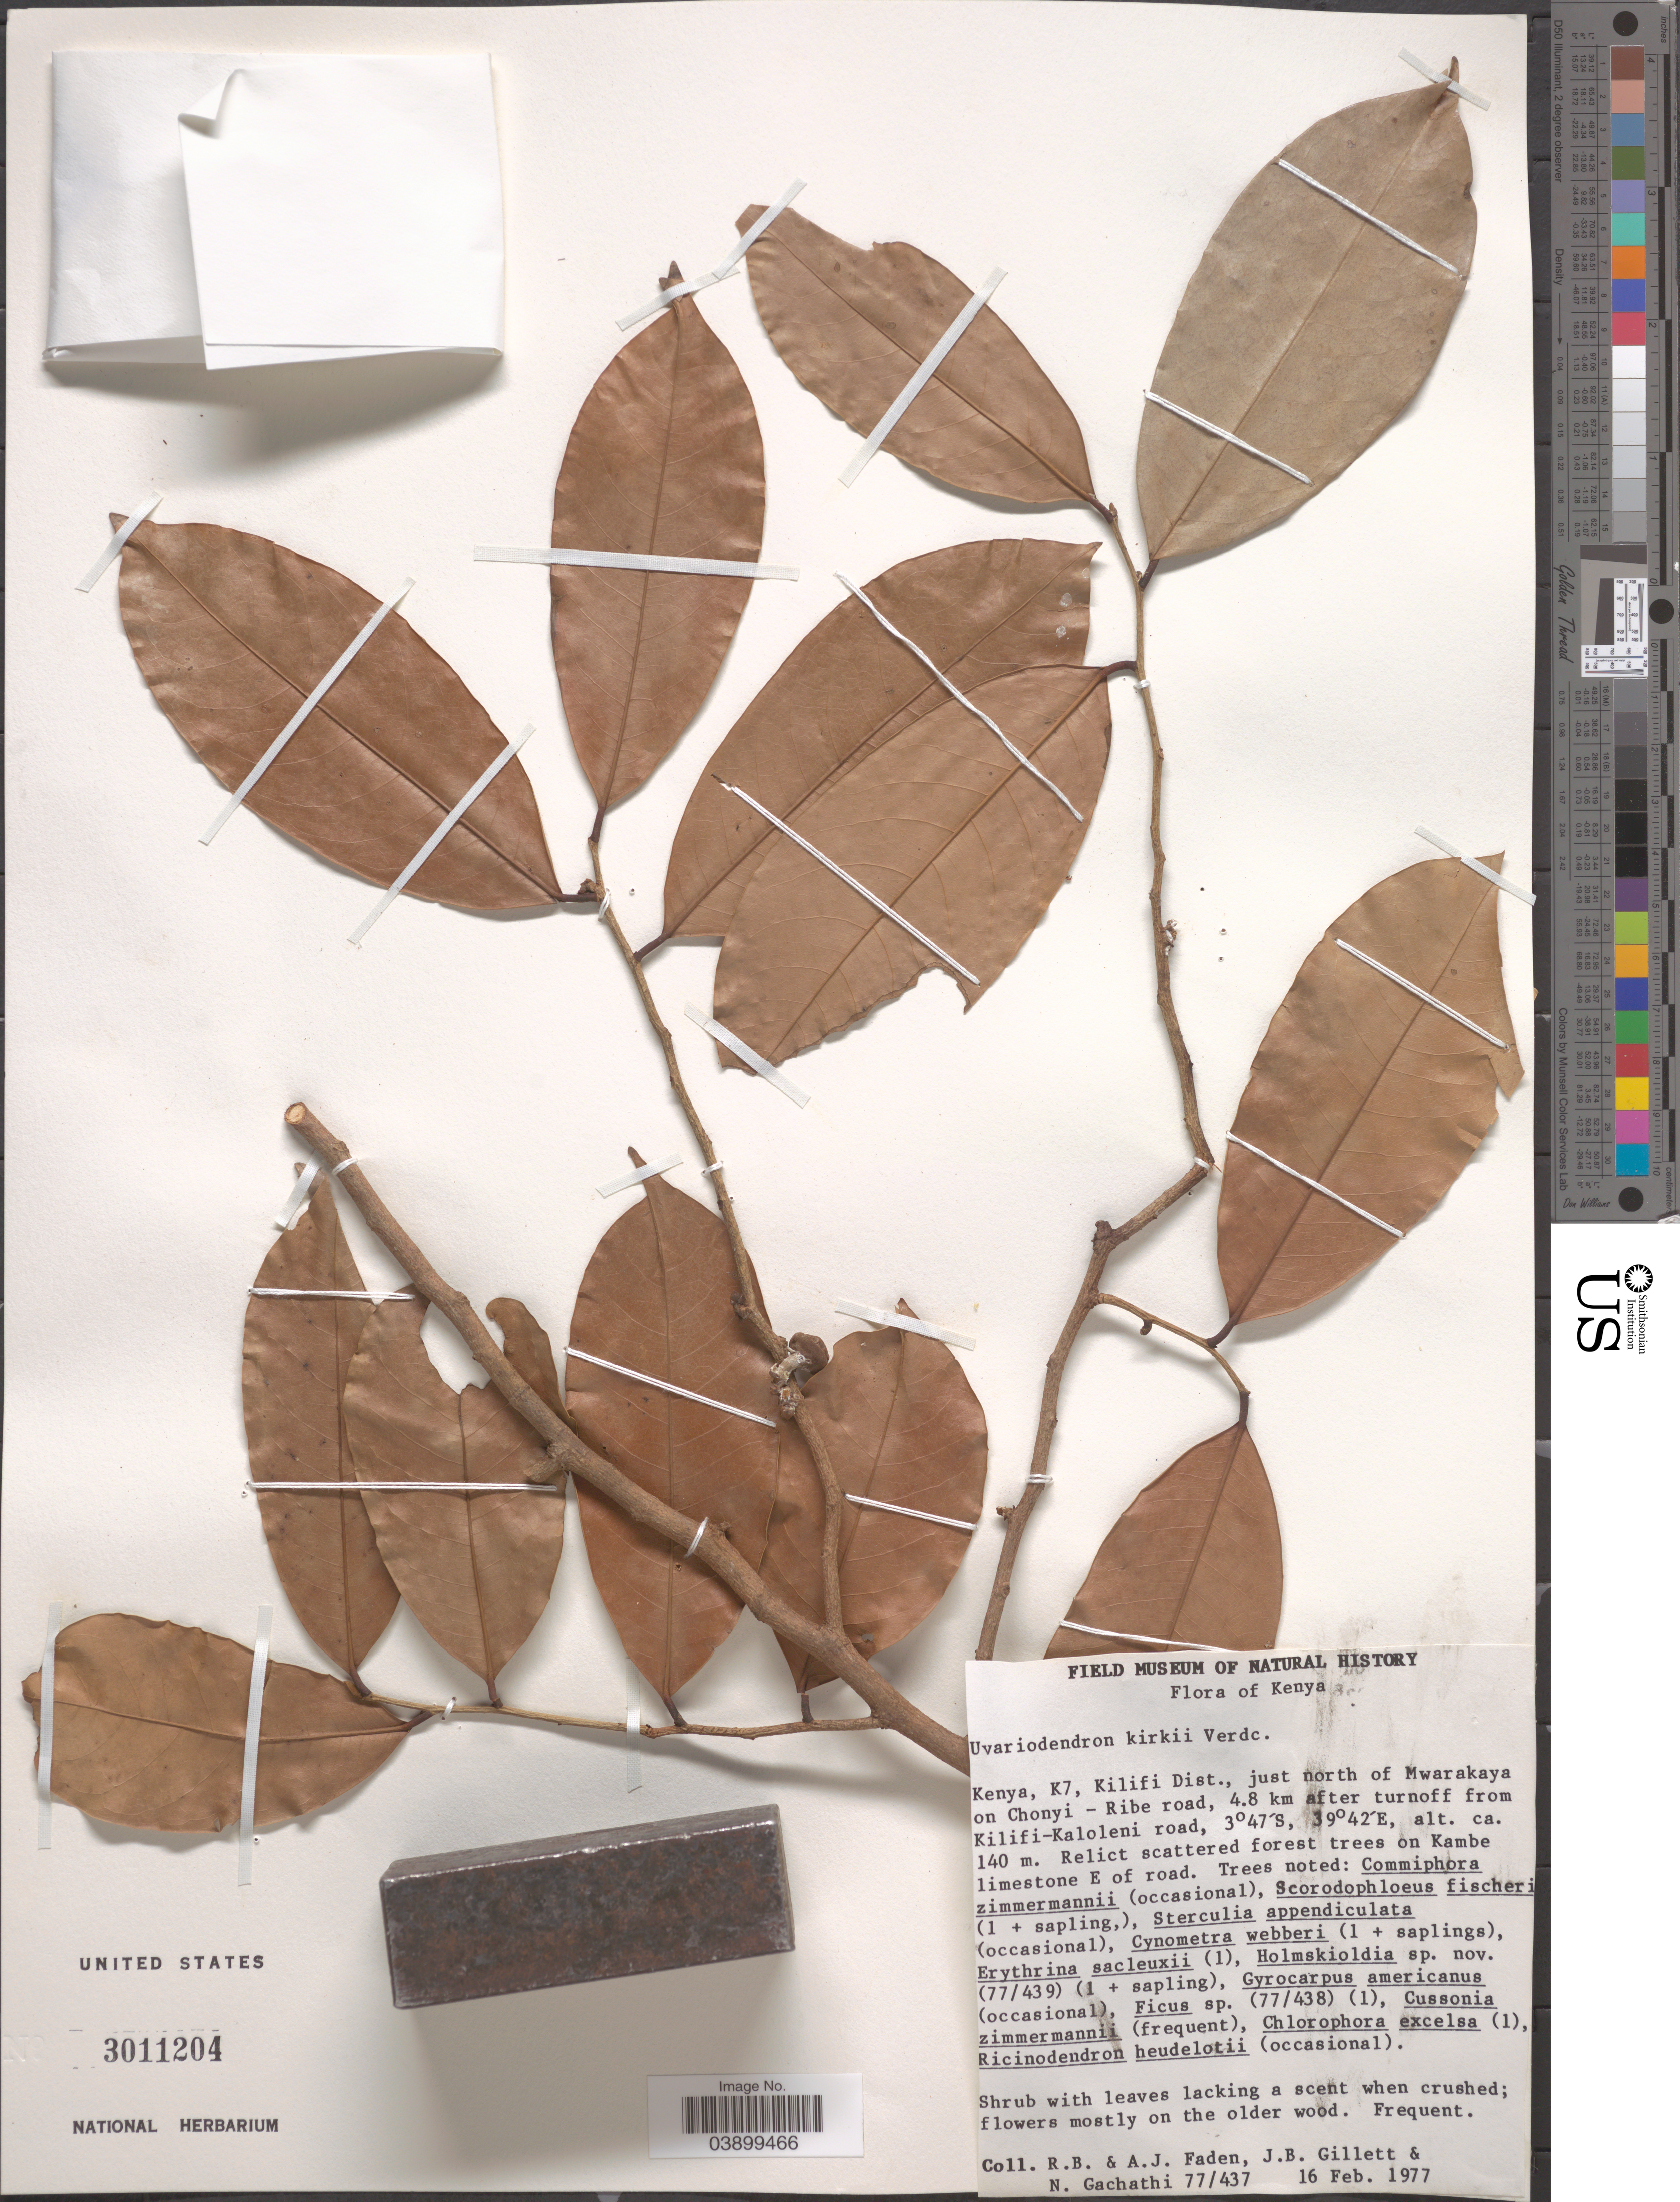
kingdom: Plantae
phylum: Tracheophyta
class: Magnoliopsida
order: Magnoliales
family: Annonaceae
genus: Uvariodendron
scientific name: Uvariodendron kirkii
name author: Verdc.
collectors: R. B. Faden, A. J. Faden, J. B. Gillett & N. Gachathi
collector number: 77/437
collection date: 1977-02-16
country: Kenya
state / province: Kilifi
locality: K7, Kilifi Dist., just north of Mwarakaya on Chonyi - Ribe road, 4.8 km after turnoff from Kilifi-Kaloleni road. Relict scattered forest trees on Kambe limestone E of road.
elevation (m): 140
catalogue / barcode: US 3011204